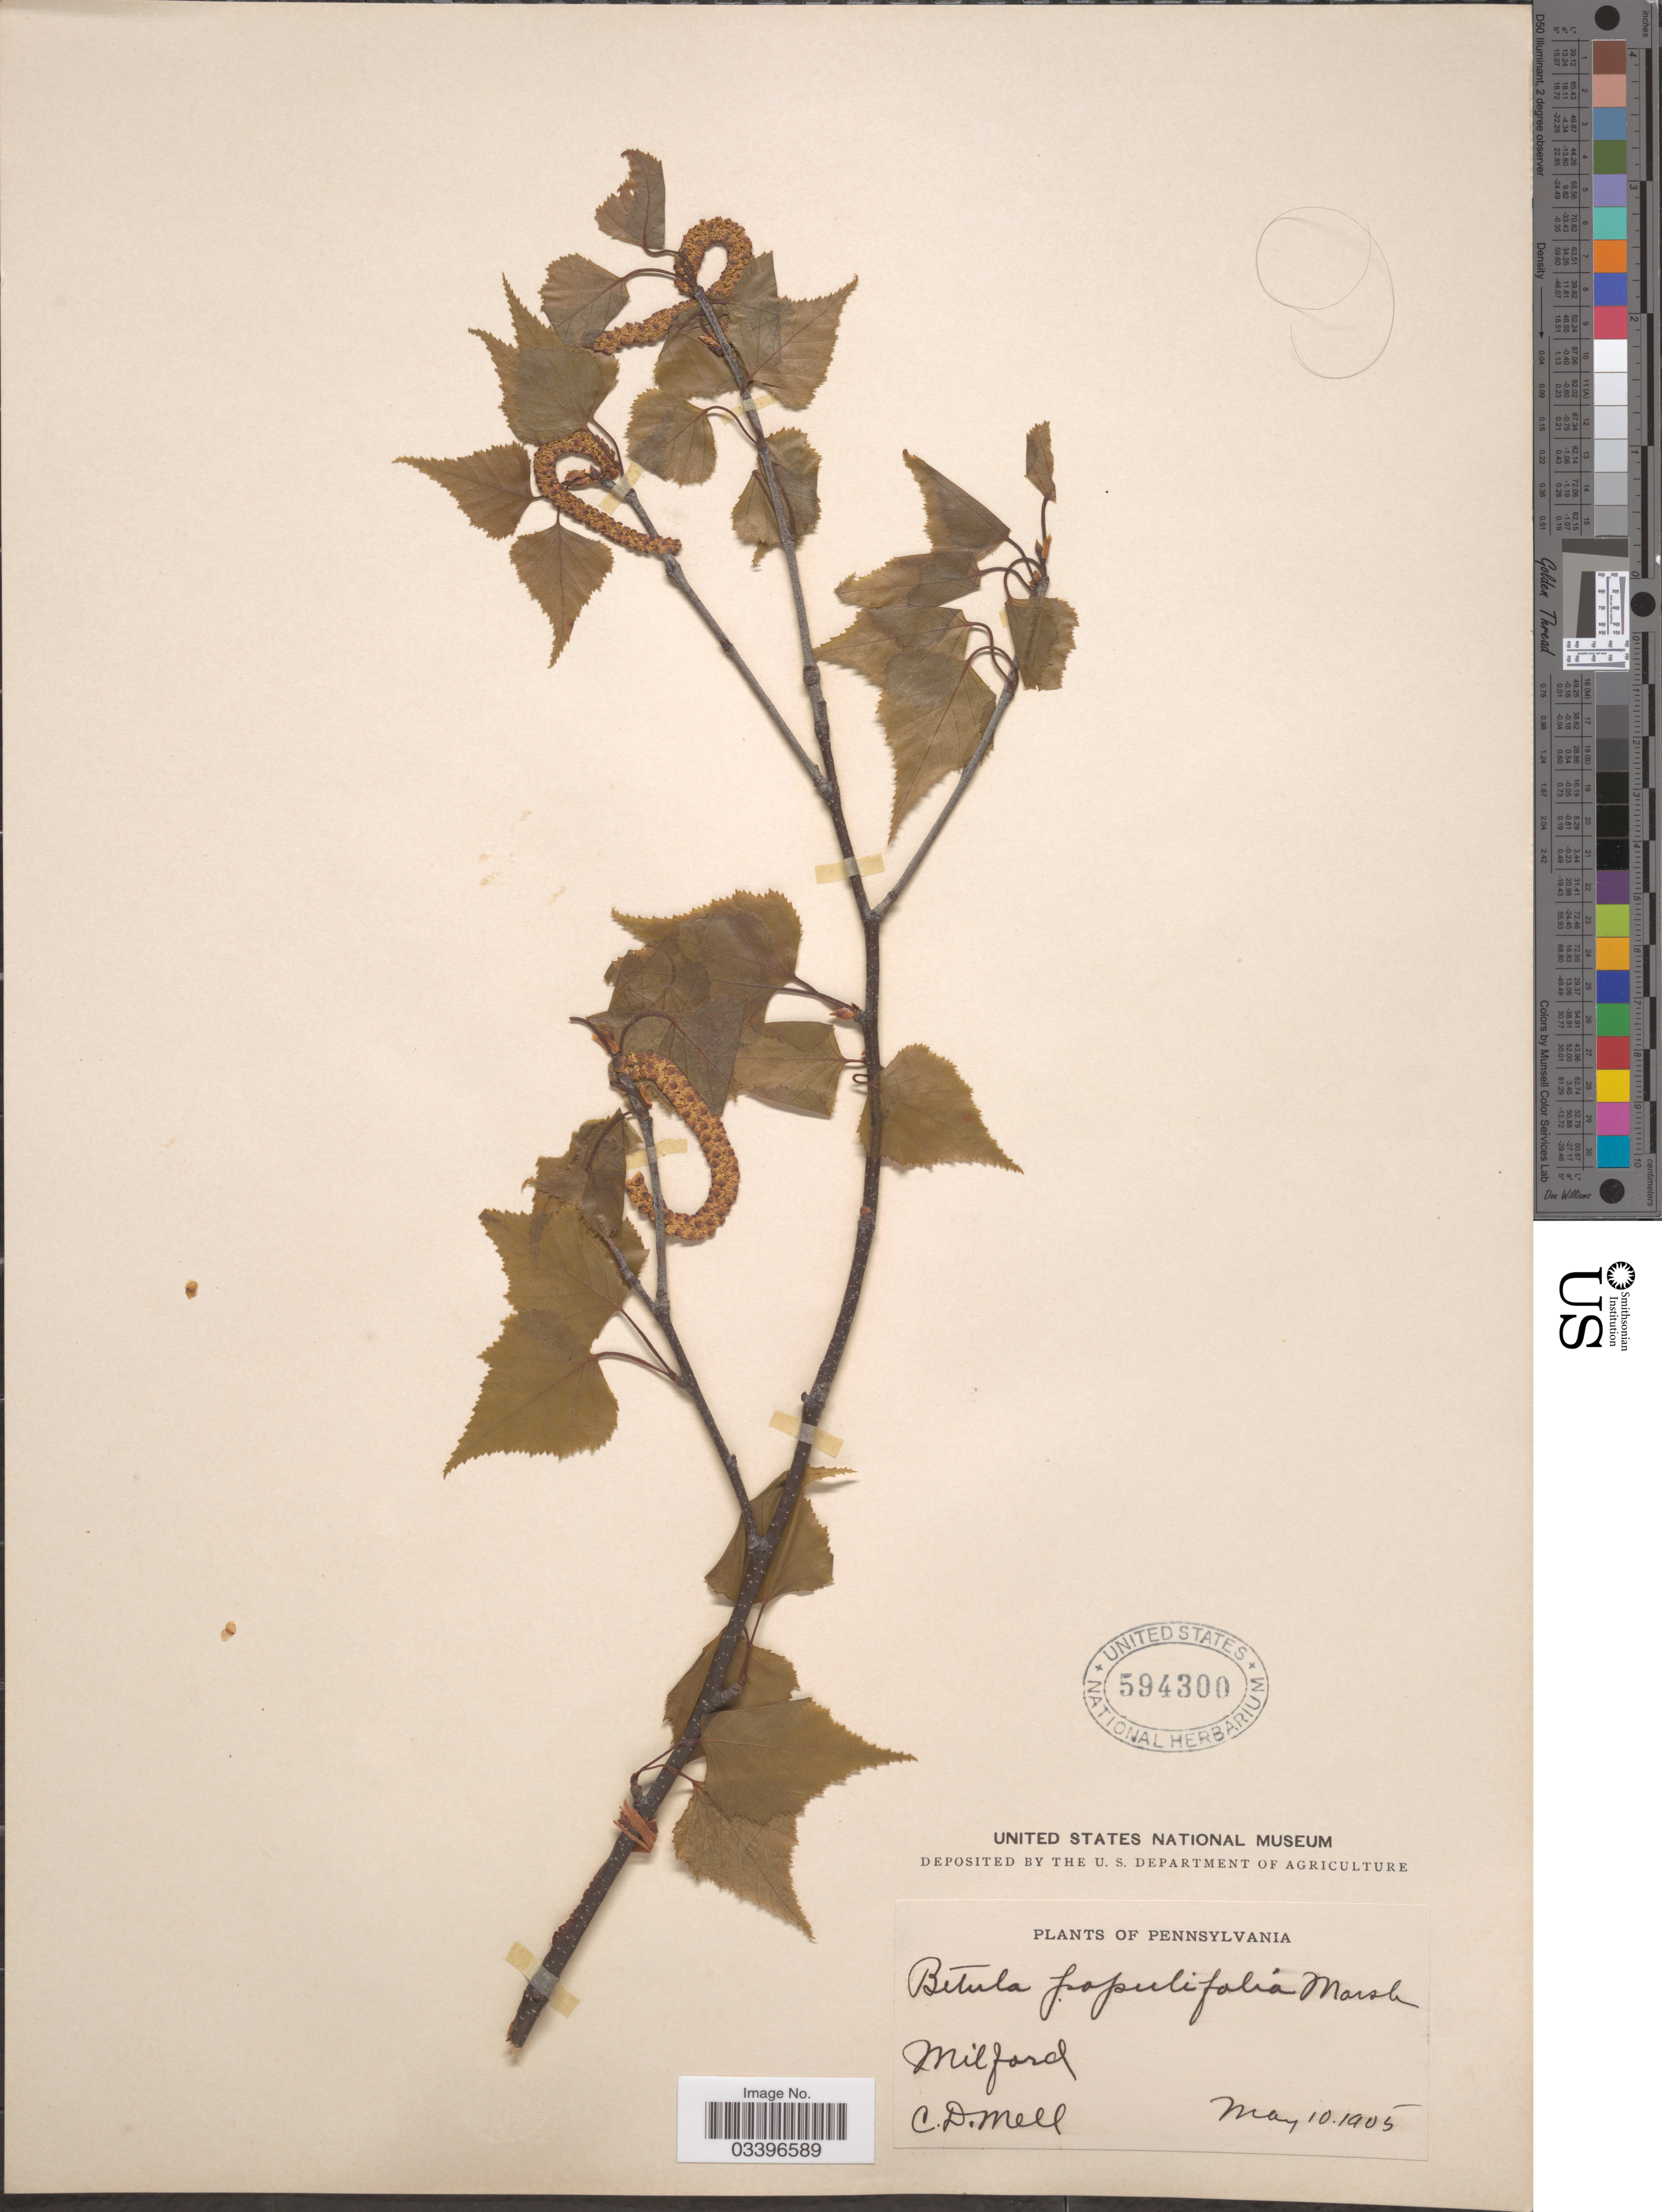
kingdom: Plantae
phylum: Tracheophyta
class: Magnoliopsida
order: Fagales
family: Betulaceae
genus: Betula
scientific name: Betula populifolia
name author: Marshall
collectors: C. D. Mell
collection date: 1905-05-10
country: United States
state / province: Pennsylvania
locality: Milford.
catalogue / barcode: US 594300